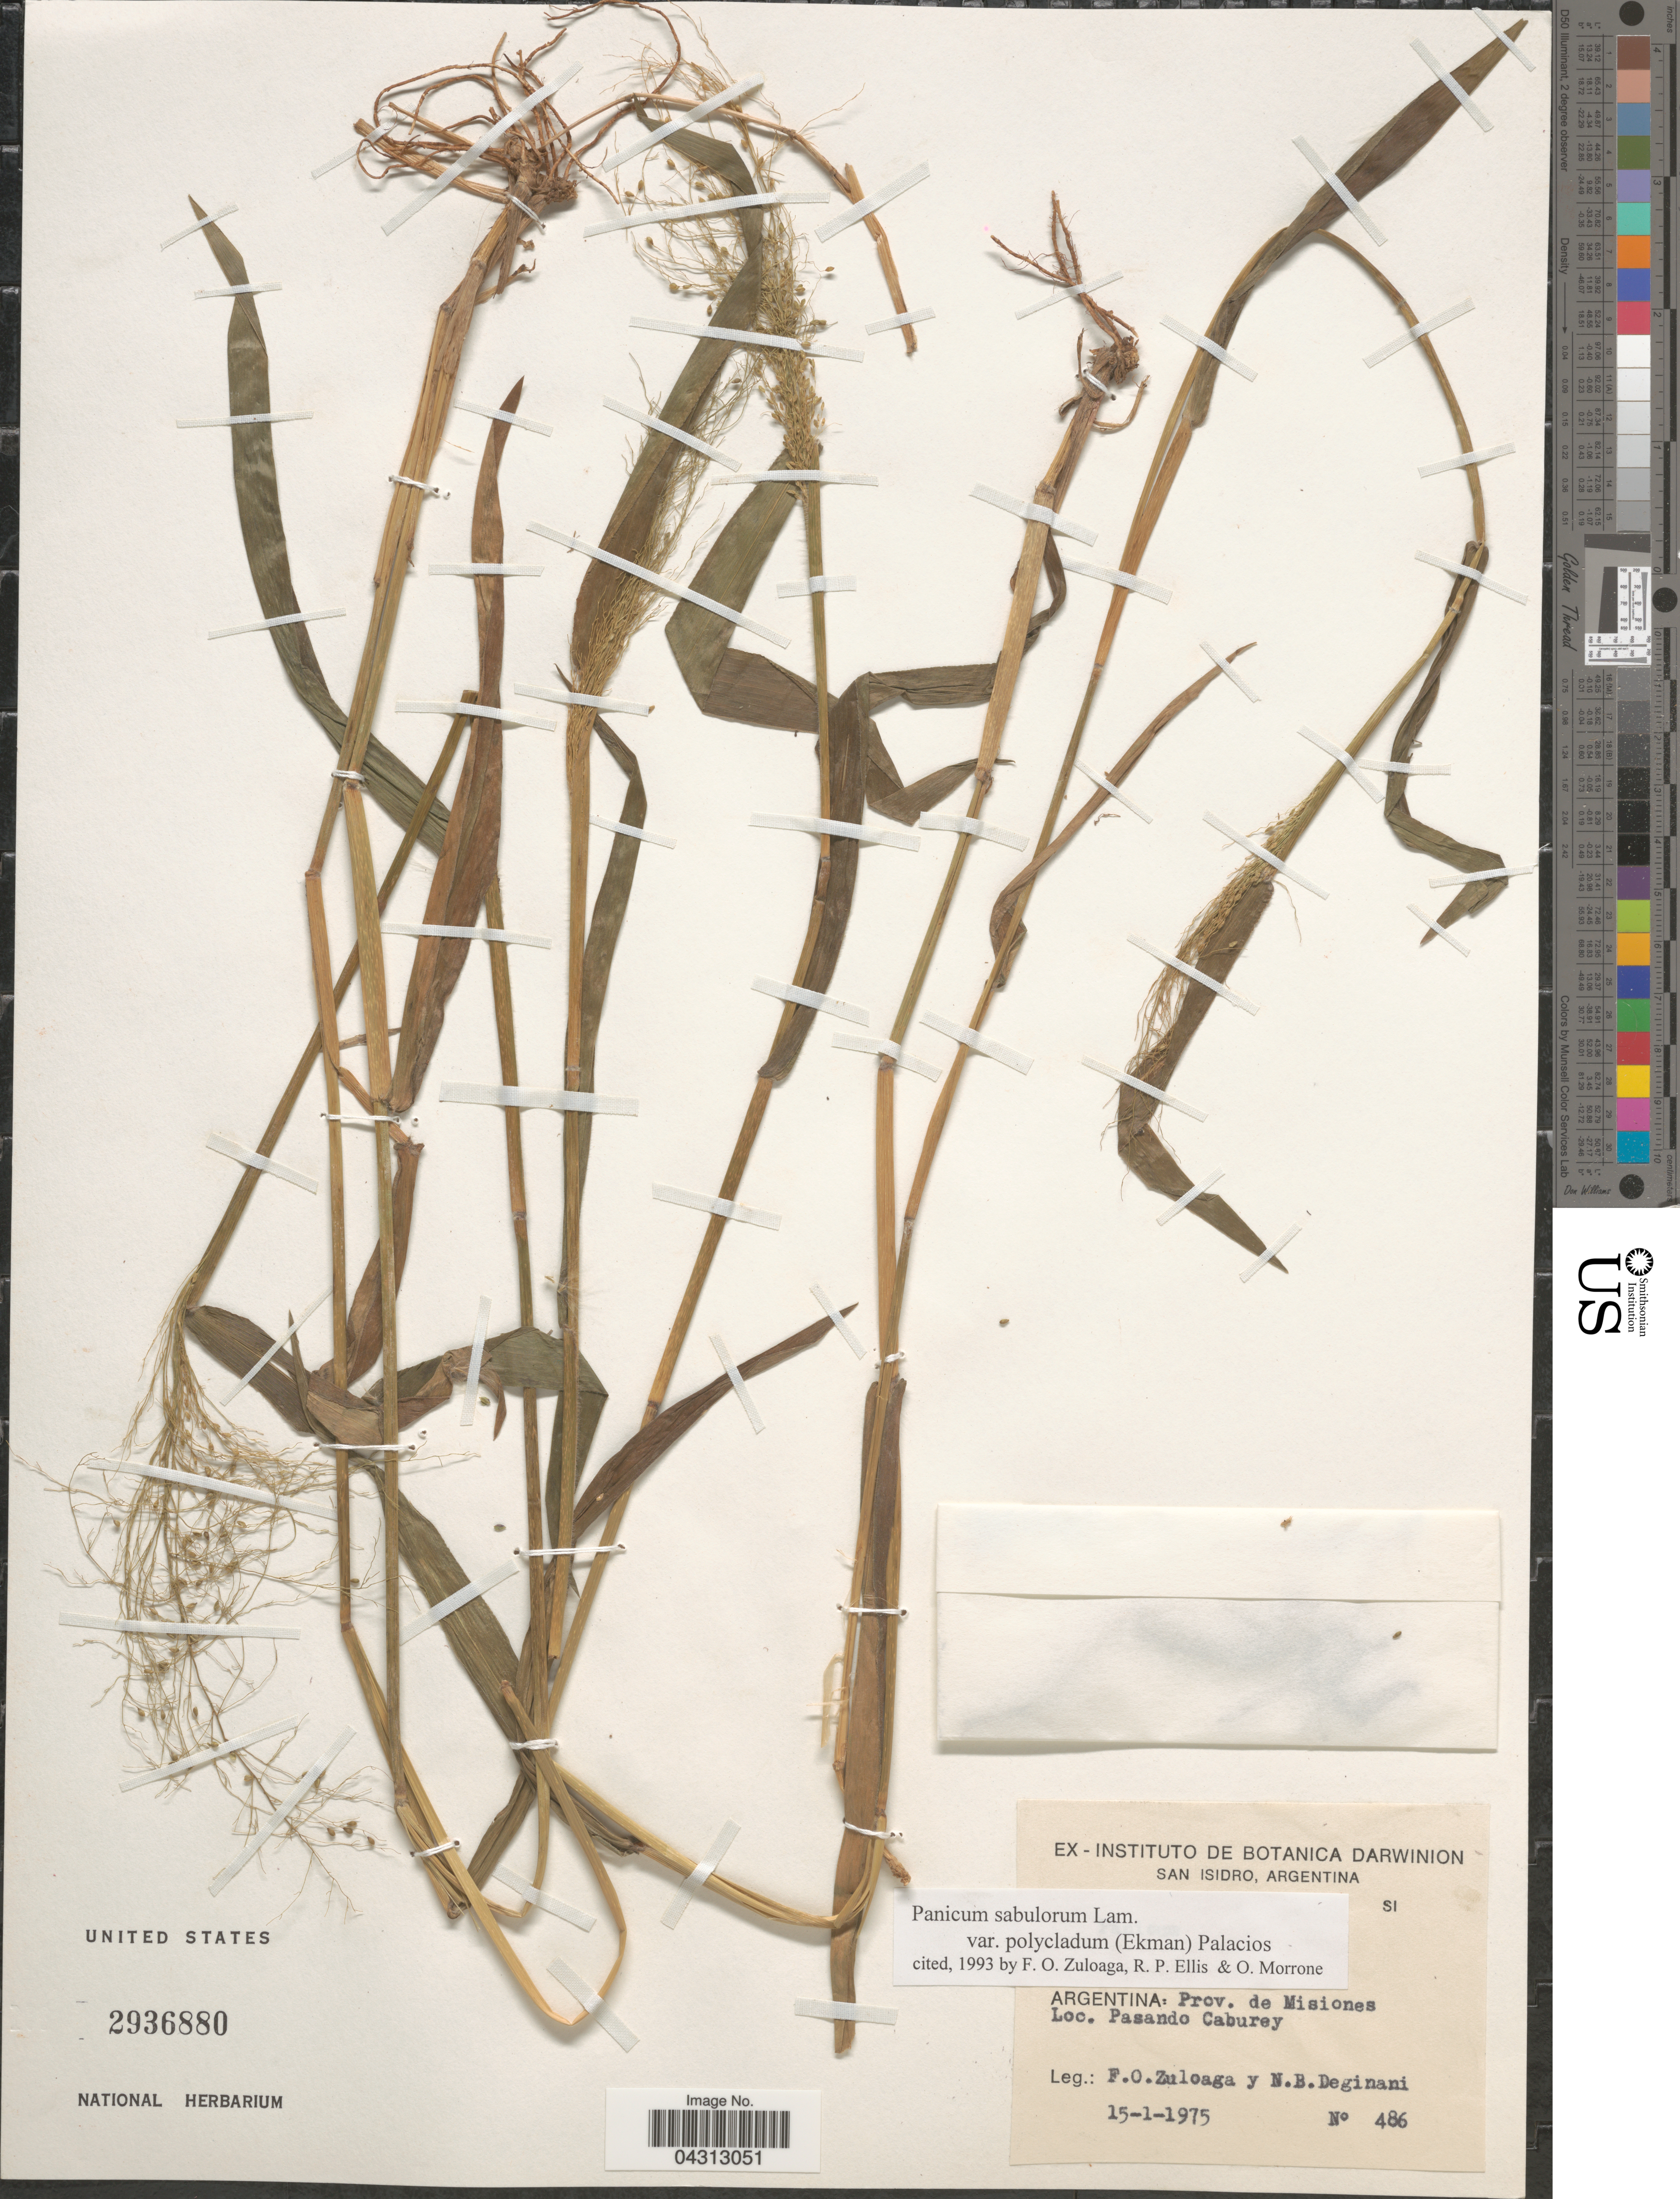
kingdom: Plantae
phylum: Tracheophyta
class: Liliopsida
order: Poales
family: Poaceae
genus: Dichanthelium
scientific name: Dichanthelium sabulorum var. polycladum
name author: (Ekman) Zuloaga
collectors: F. O. Zuloaga & N. Deginani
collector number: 486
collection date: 1975-01-15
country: Argentina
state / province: Misiones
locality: Pasando Caburey.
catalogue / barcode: US 2936880